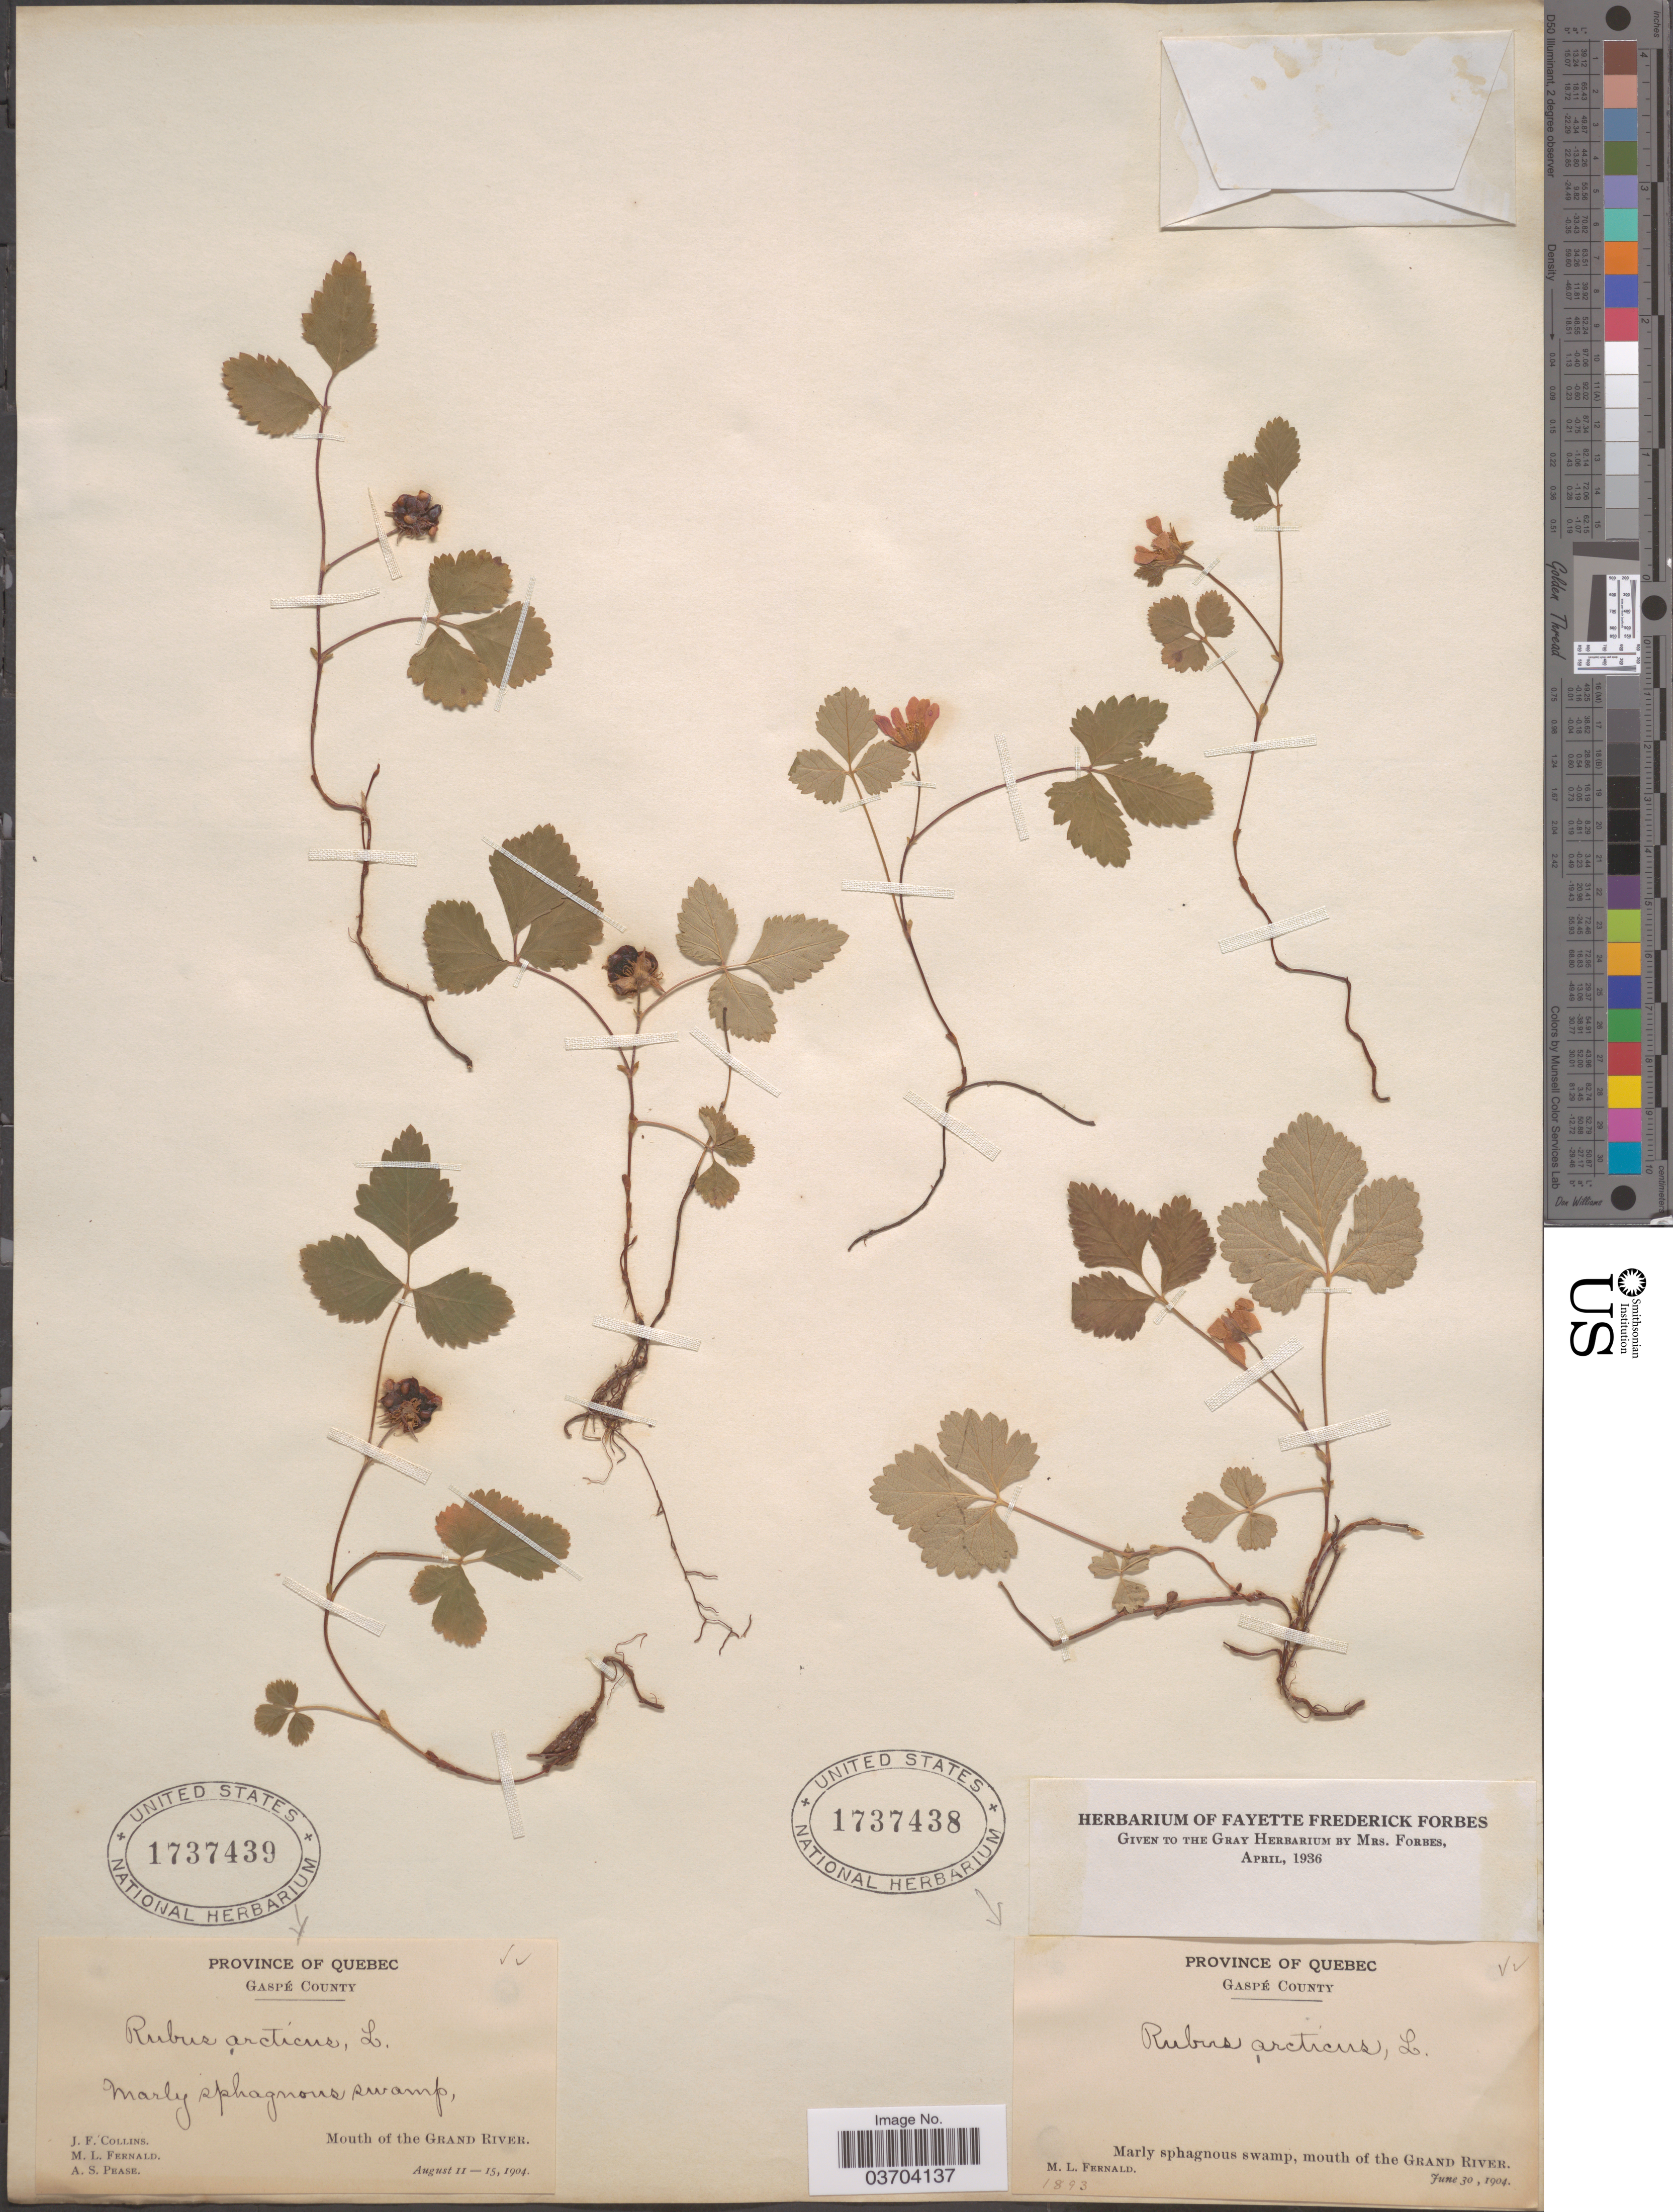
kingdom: Plantae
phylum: Tracheophyta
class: Magnoliopsida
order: Rosales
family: Rosaceae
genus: Rubus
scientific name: Rubus arcticus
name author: L.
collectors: M. L. Fernald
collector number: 1893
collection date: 1904-07-30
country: Canada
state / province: Quebec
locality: Gaspé County. Marly sphagnous swamp, mouth of the Grand River.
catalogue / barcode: US 1737438